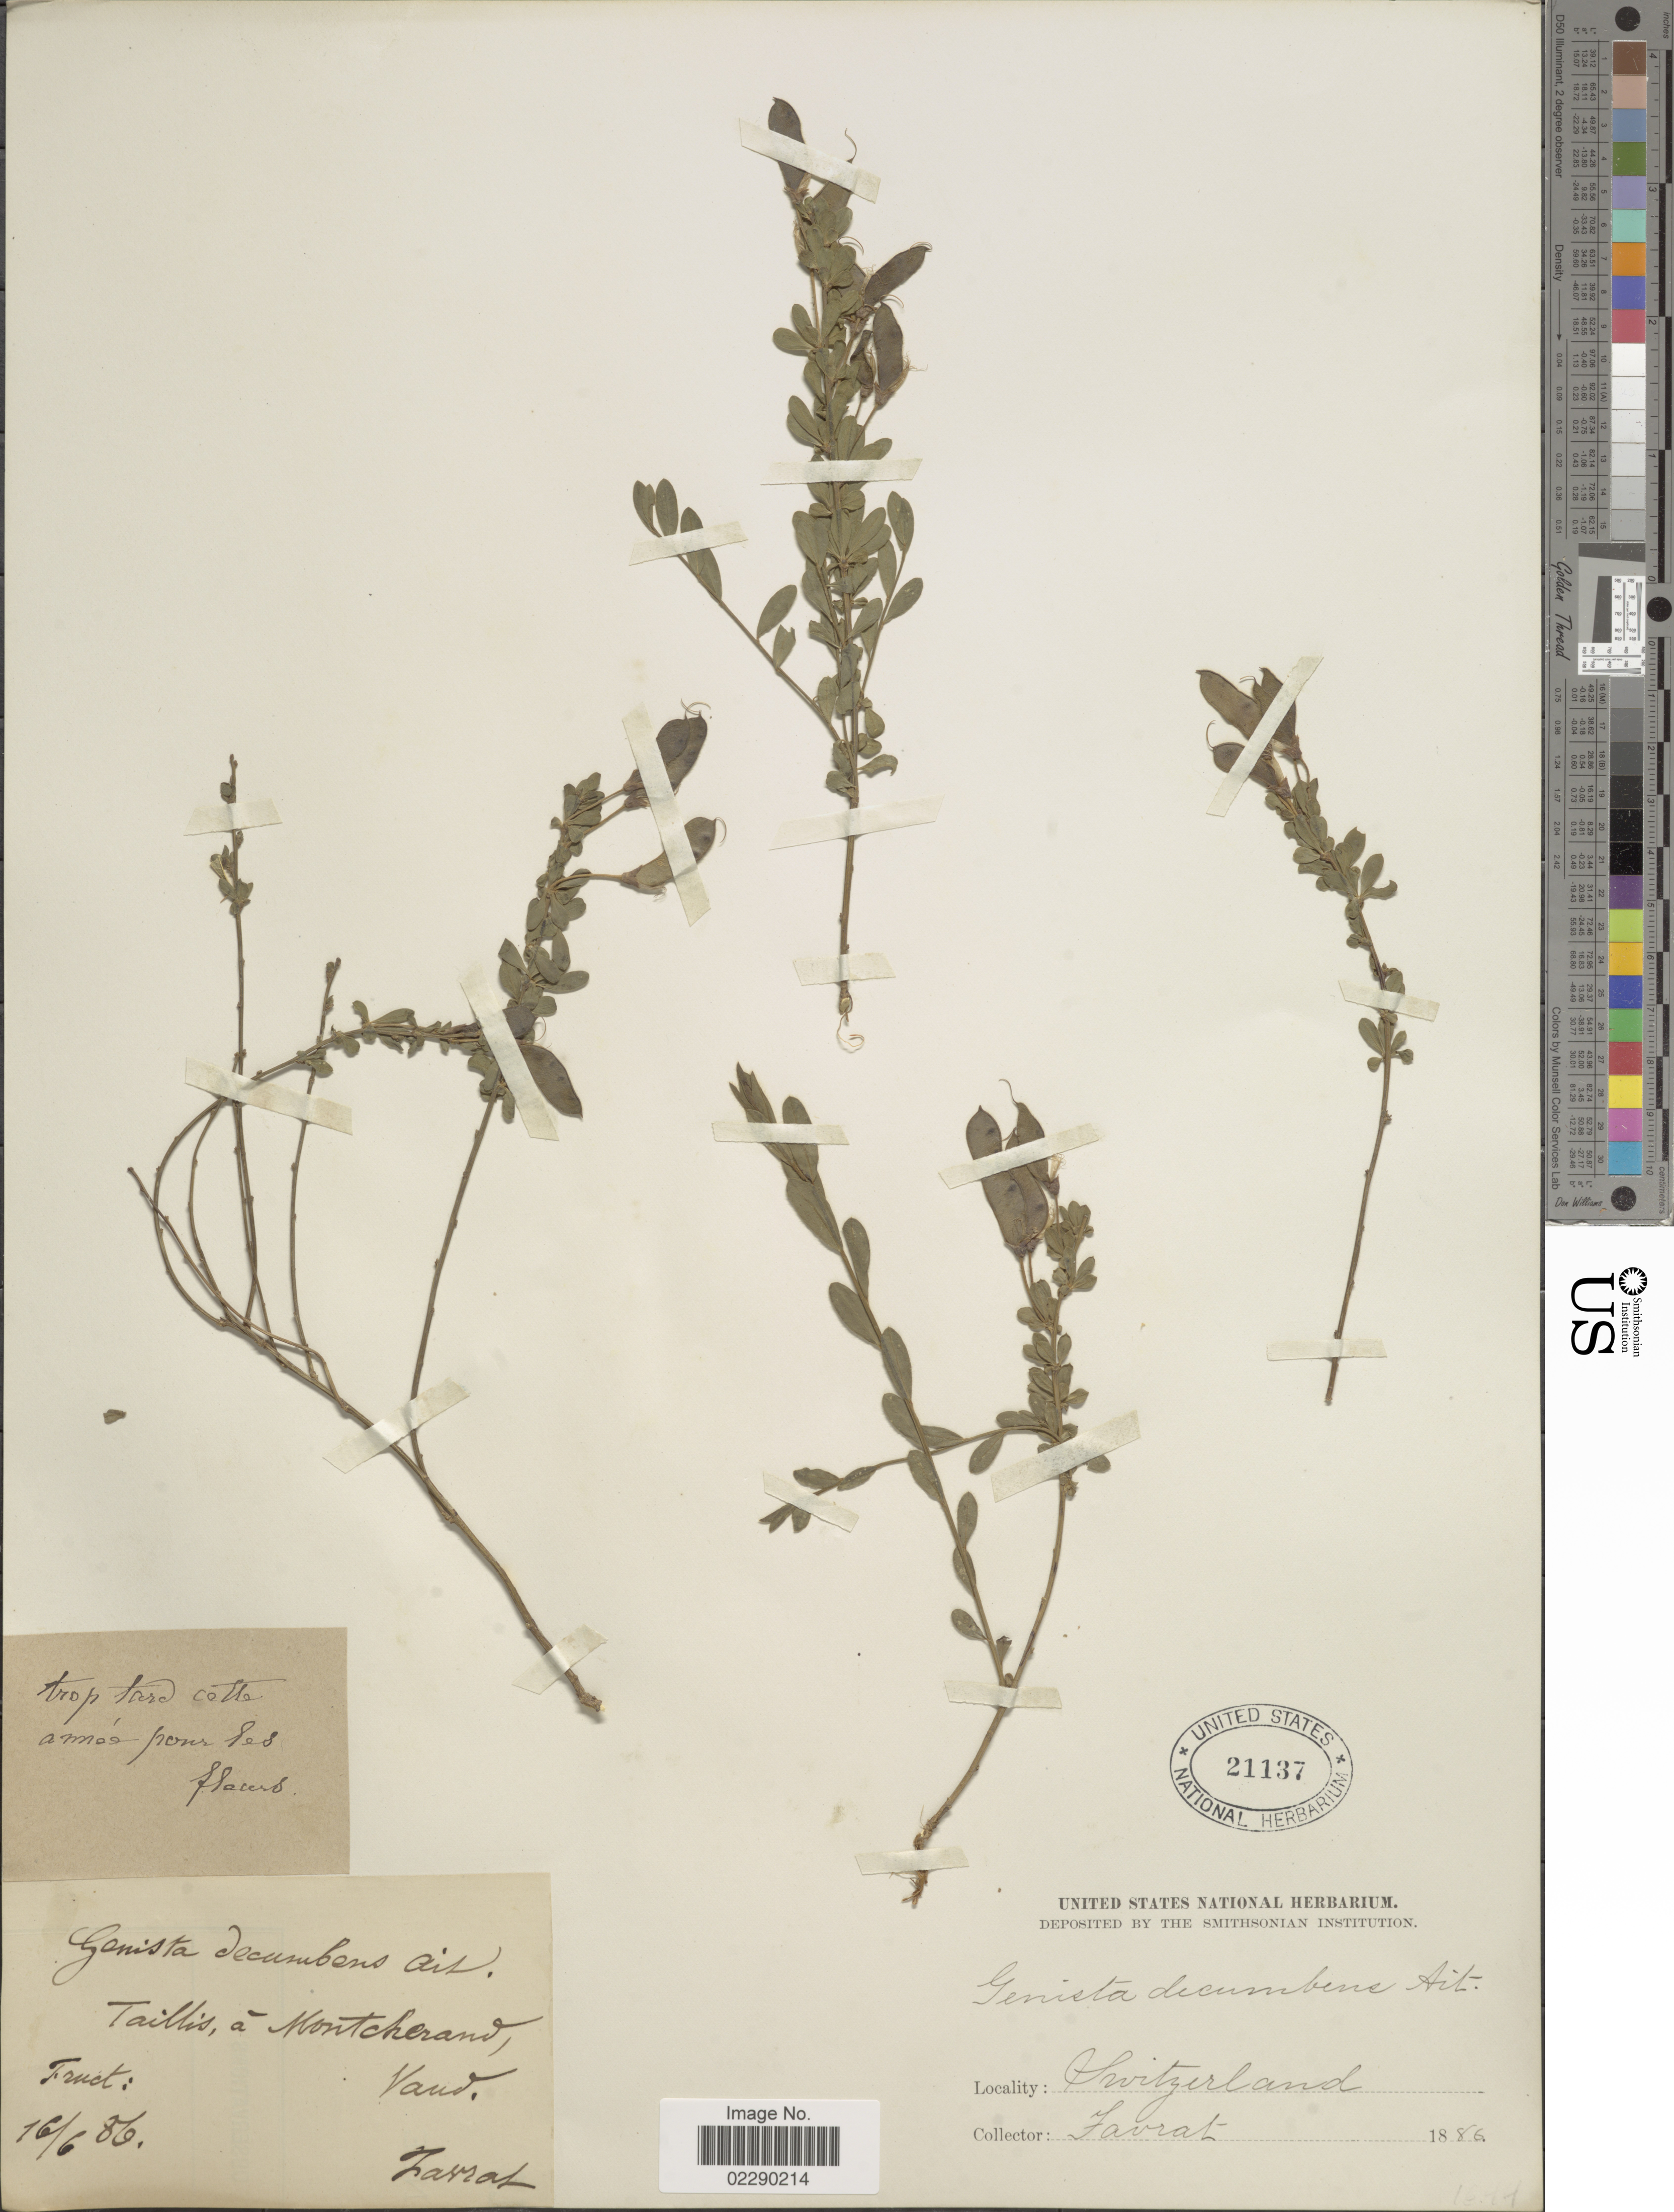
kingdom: Plantae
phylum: Tracheophyta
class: Magnoliopsida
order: Fabales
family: Fabaceae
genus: Cytisus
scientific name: Cytisus decumbens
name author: (Durande) Spach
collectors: L. Favrat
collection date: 1886-06-16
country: Switzerland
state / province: Vaud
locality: Taillis, a Montcherand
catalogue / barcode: US 21137